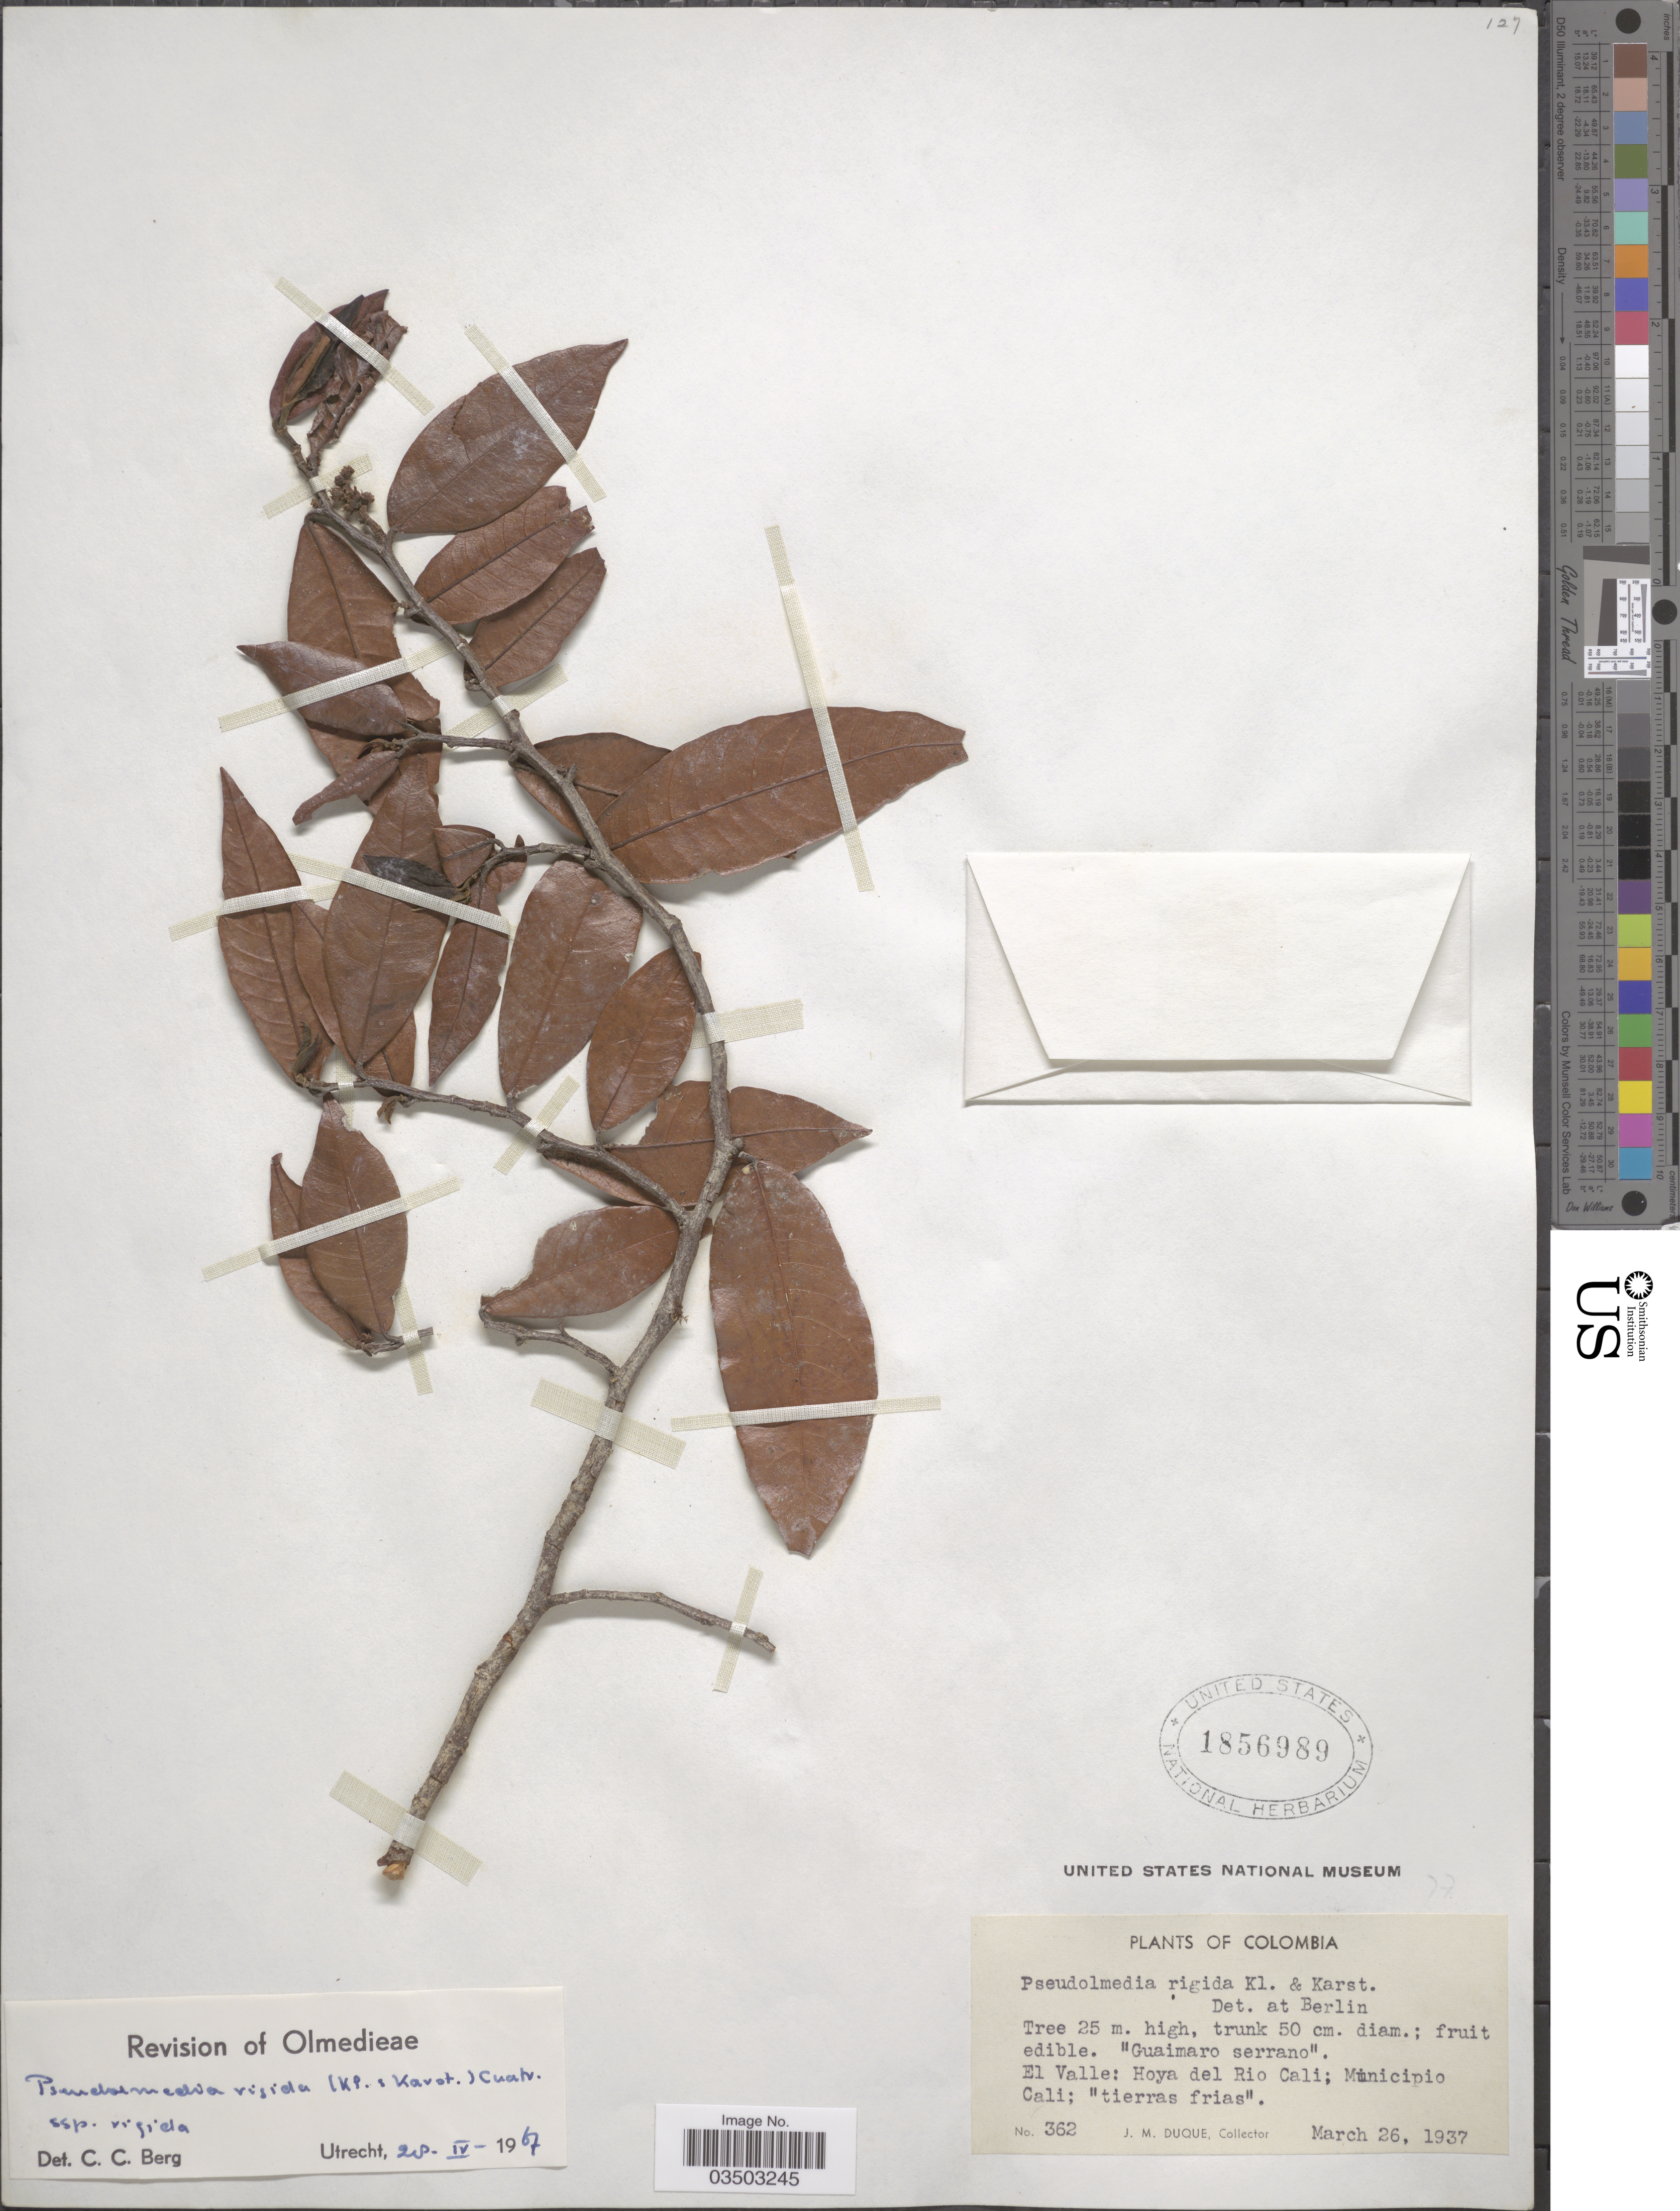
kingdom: Plantae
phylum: Tracheophyta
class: Magnoliopsida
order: Rosales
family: Moraceae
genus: Pseudolmedia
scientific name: Pseudolmedia rigida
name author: (Klotzsch & H. Karst.) Cuatrec.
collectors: J. Duque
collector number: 362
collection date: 1937-03-26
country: Colombia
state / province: Valle del Cauca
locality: El Valle: Hoya del Rio Cali; Municipio Cali.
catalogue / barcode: US 1856989